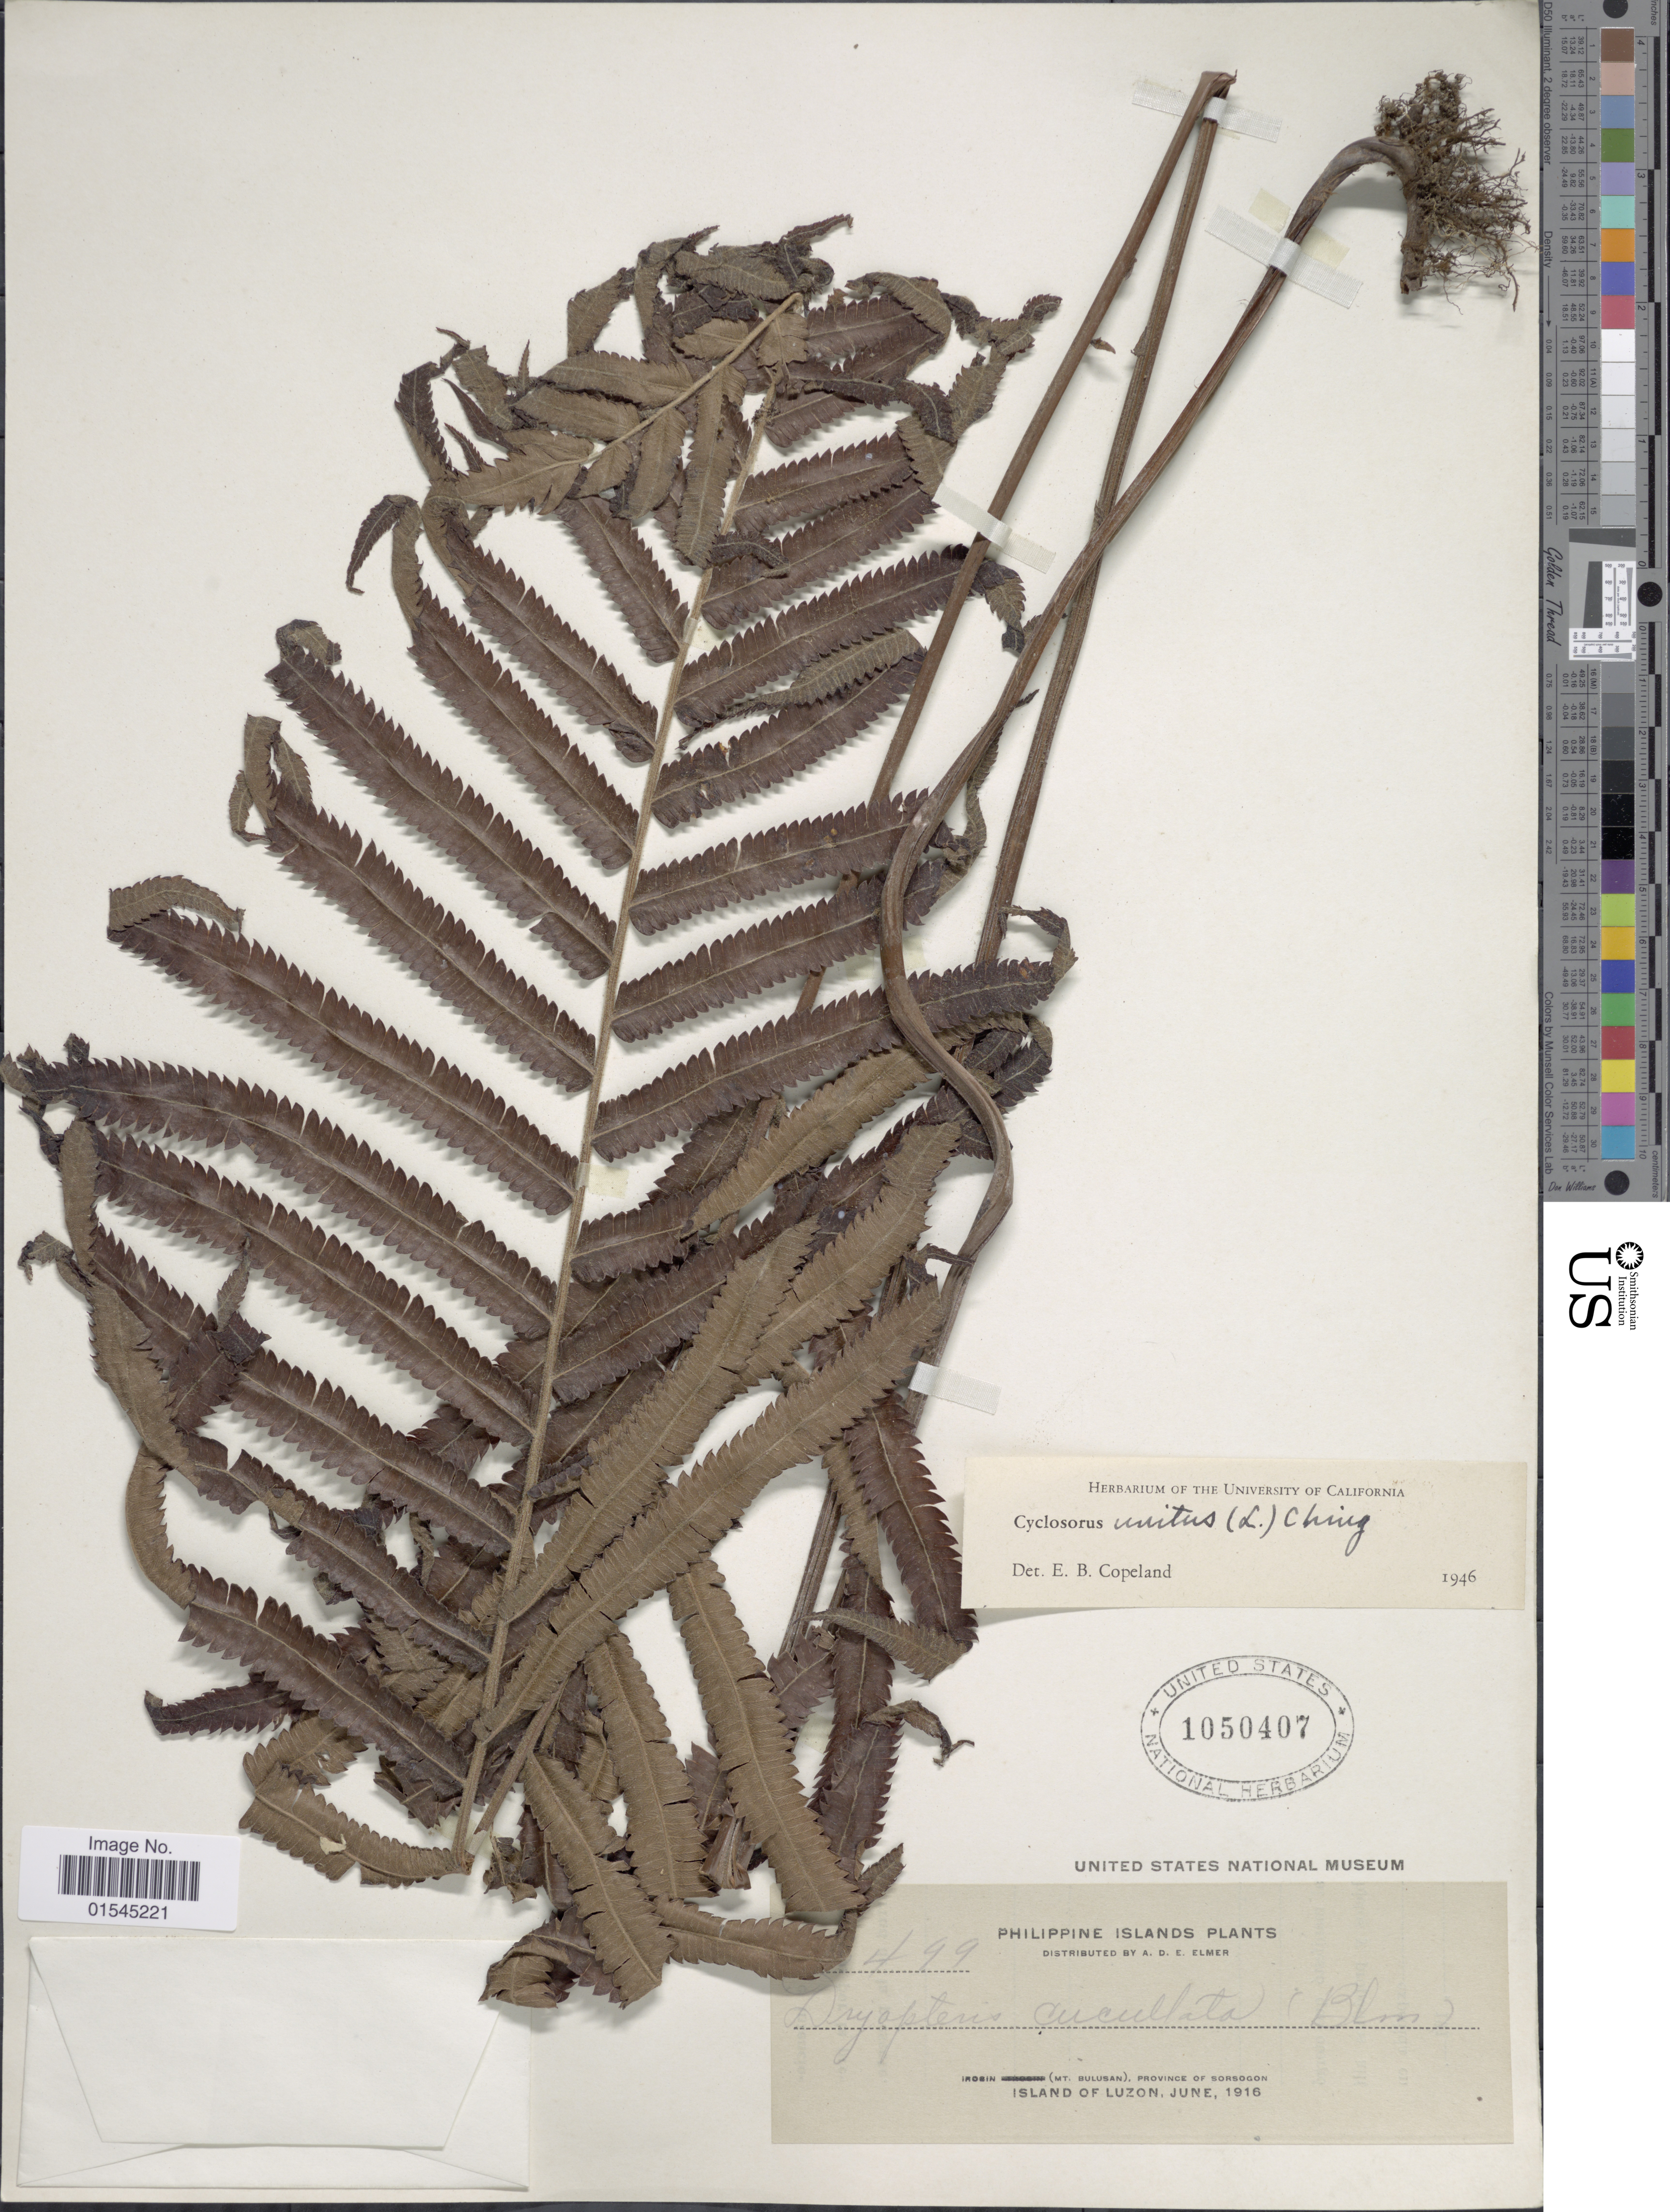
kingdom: Plantae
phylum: Tracheophyta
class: Polypodiopsida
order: Polypodiales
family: Thelypteridaceae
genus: Sphaerostephanos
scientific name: Sphaerostephanos unitus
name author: (L.) Holttum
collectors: A. D. E. Elmer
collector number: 499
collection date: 1916-06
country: Philippines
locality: Irosin ( Mt. Bulusan), Province Of Sorsogon. Island of Luzon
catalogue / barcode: US 1050407